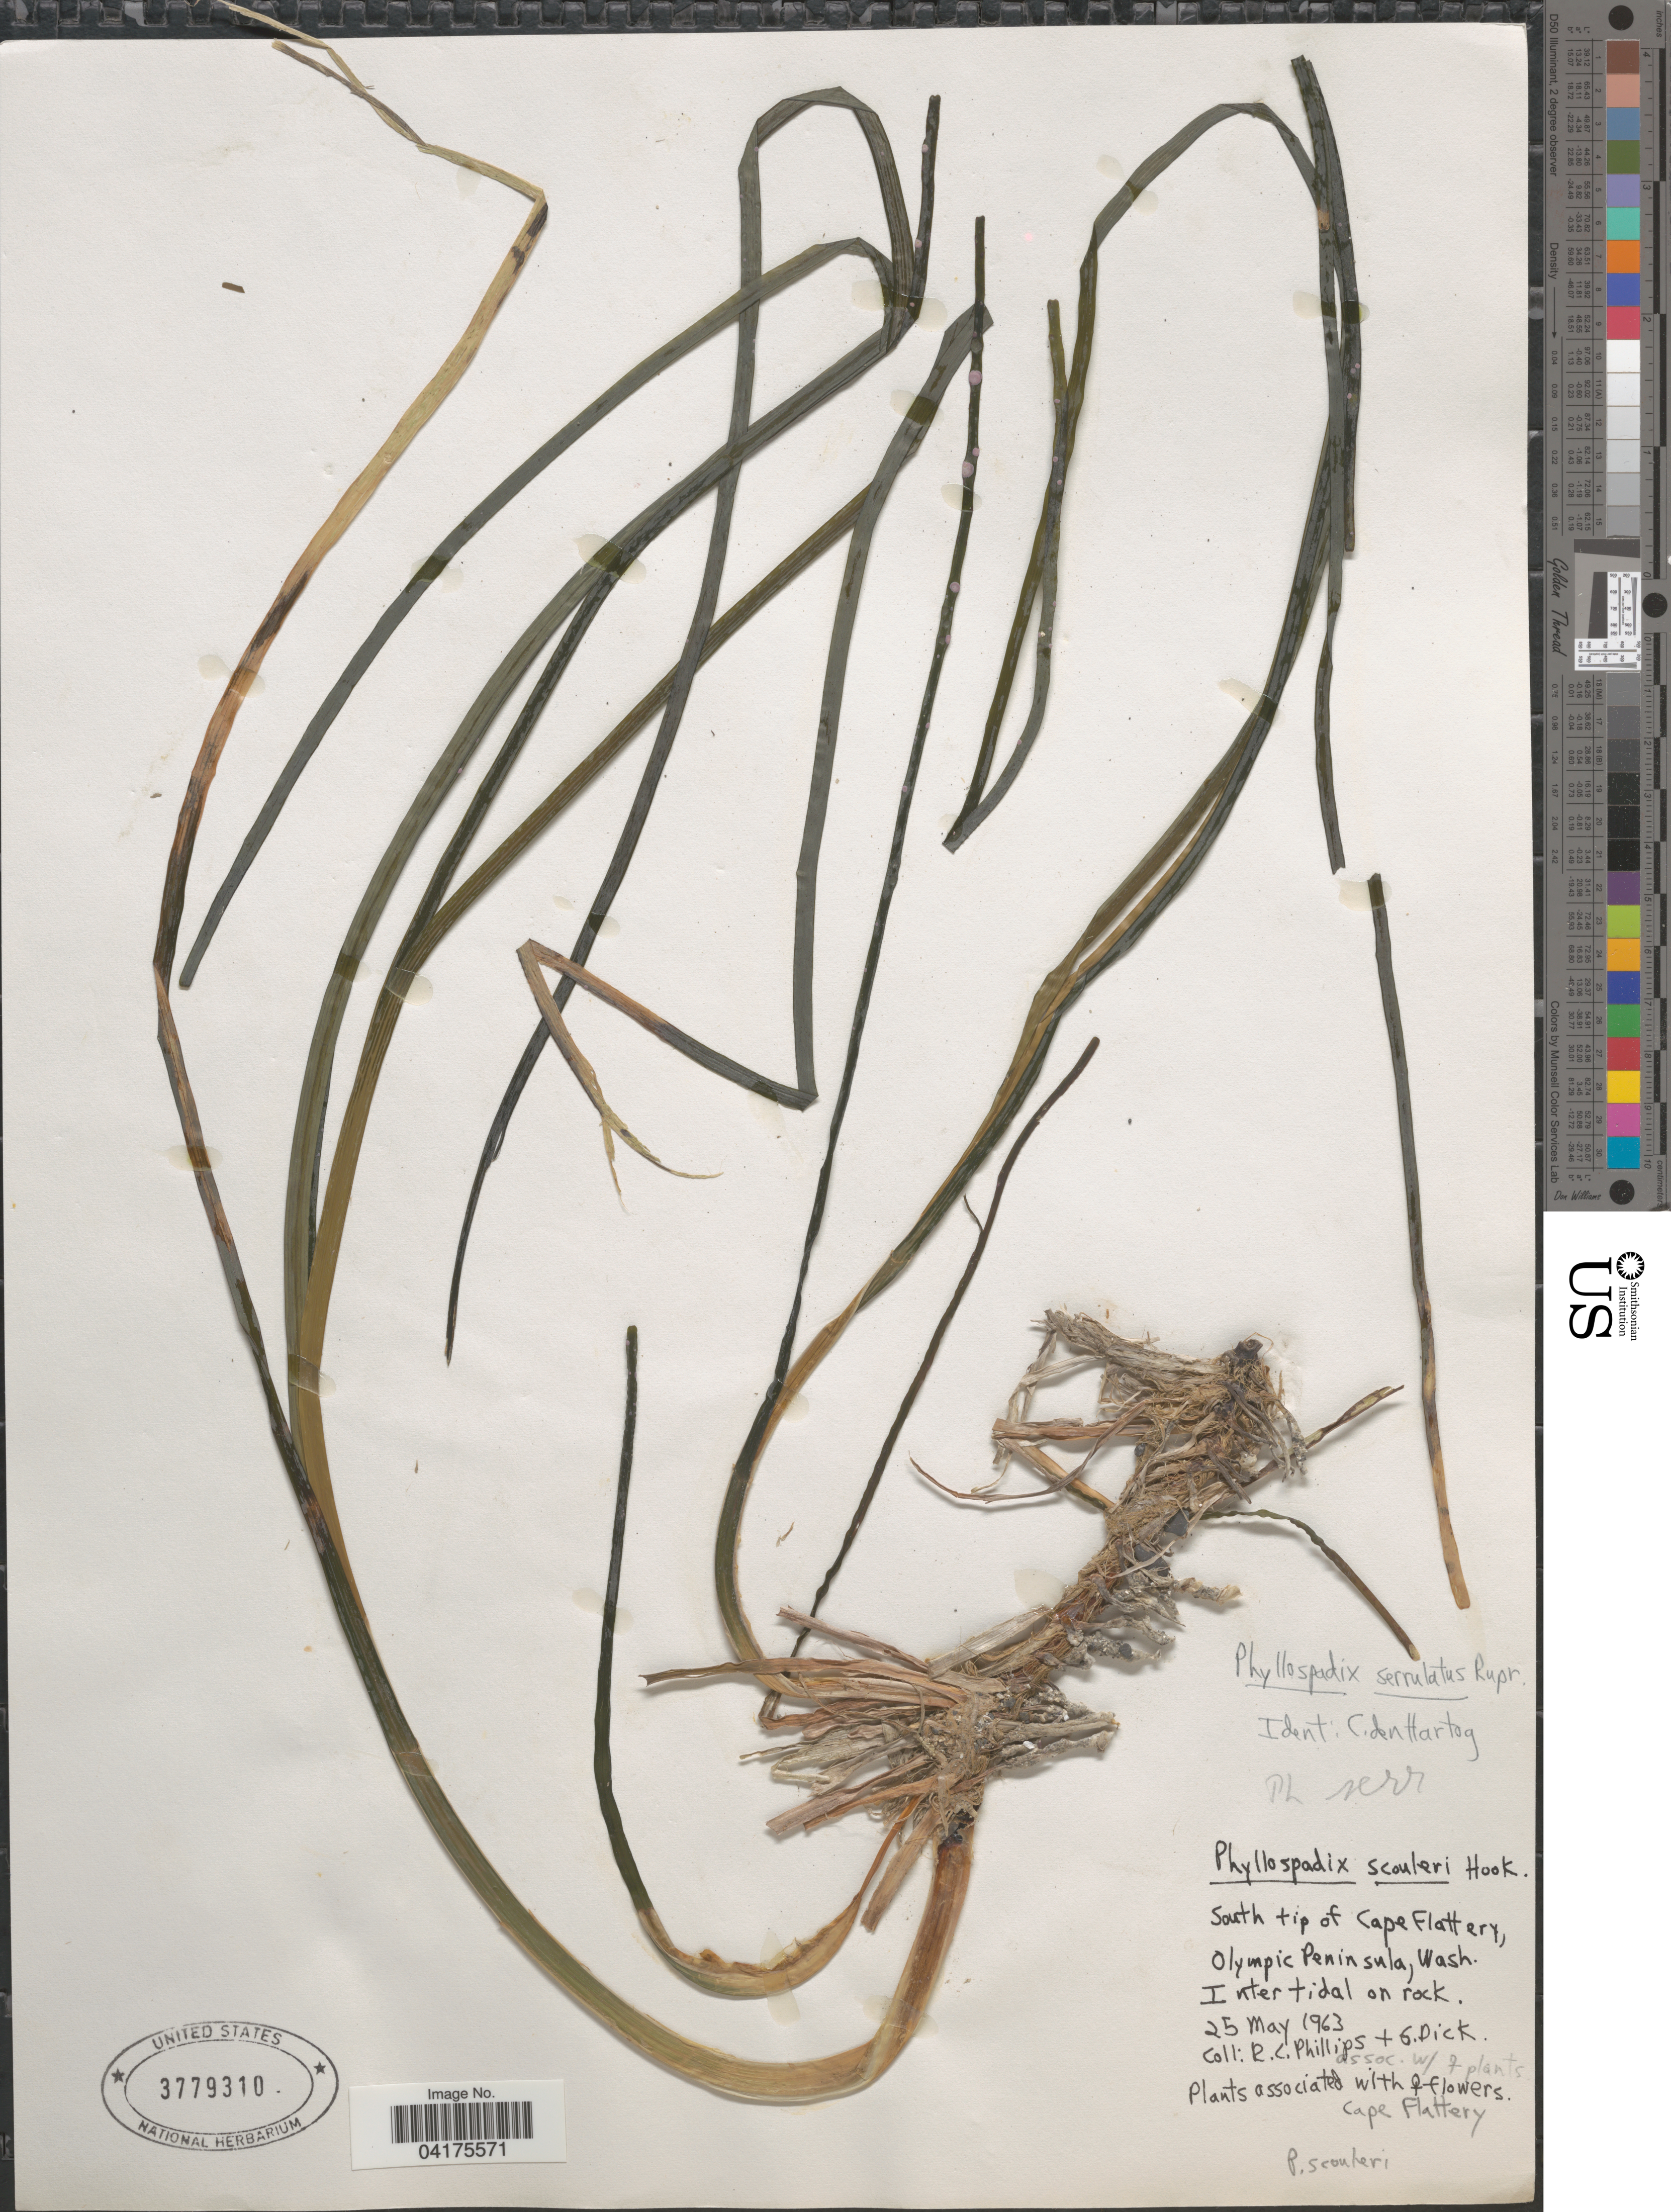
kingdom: Plantae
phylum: Tracheophyta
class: Liliopsida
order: Alismatales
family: Zosteraceae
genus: Phyllospadix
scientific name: Phyllospadix serrulatus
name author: Rupr.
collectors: R. C. Phillips & G. Dick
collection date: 1963-05-25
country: United States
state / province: Washington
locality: South tip of Cape Flattery, Olympic Peninsula.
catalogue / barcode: US 3779310